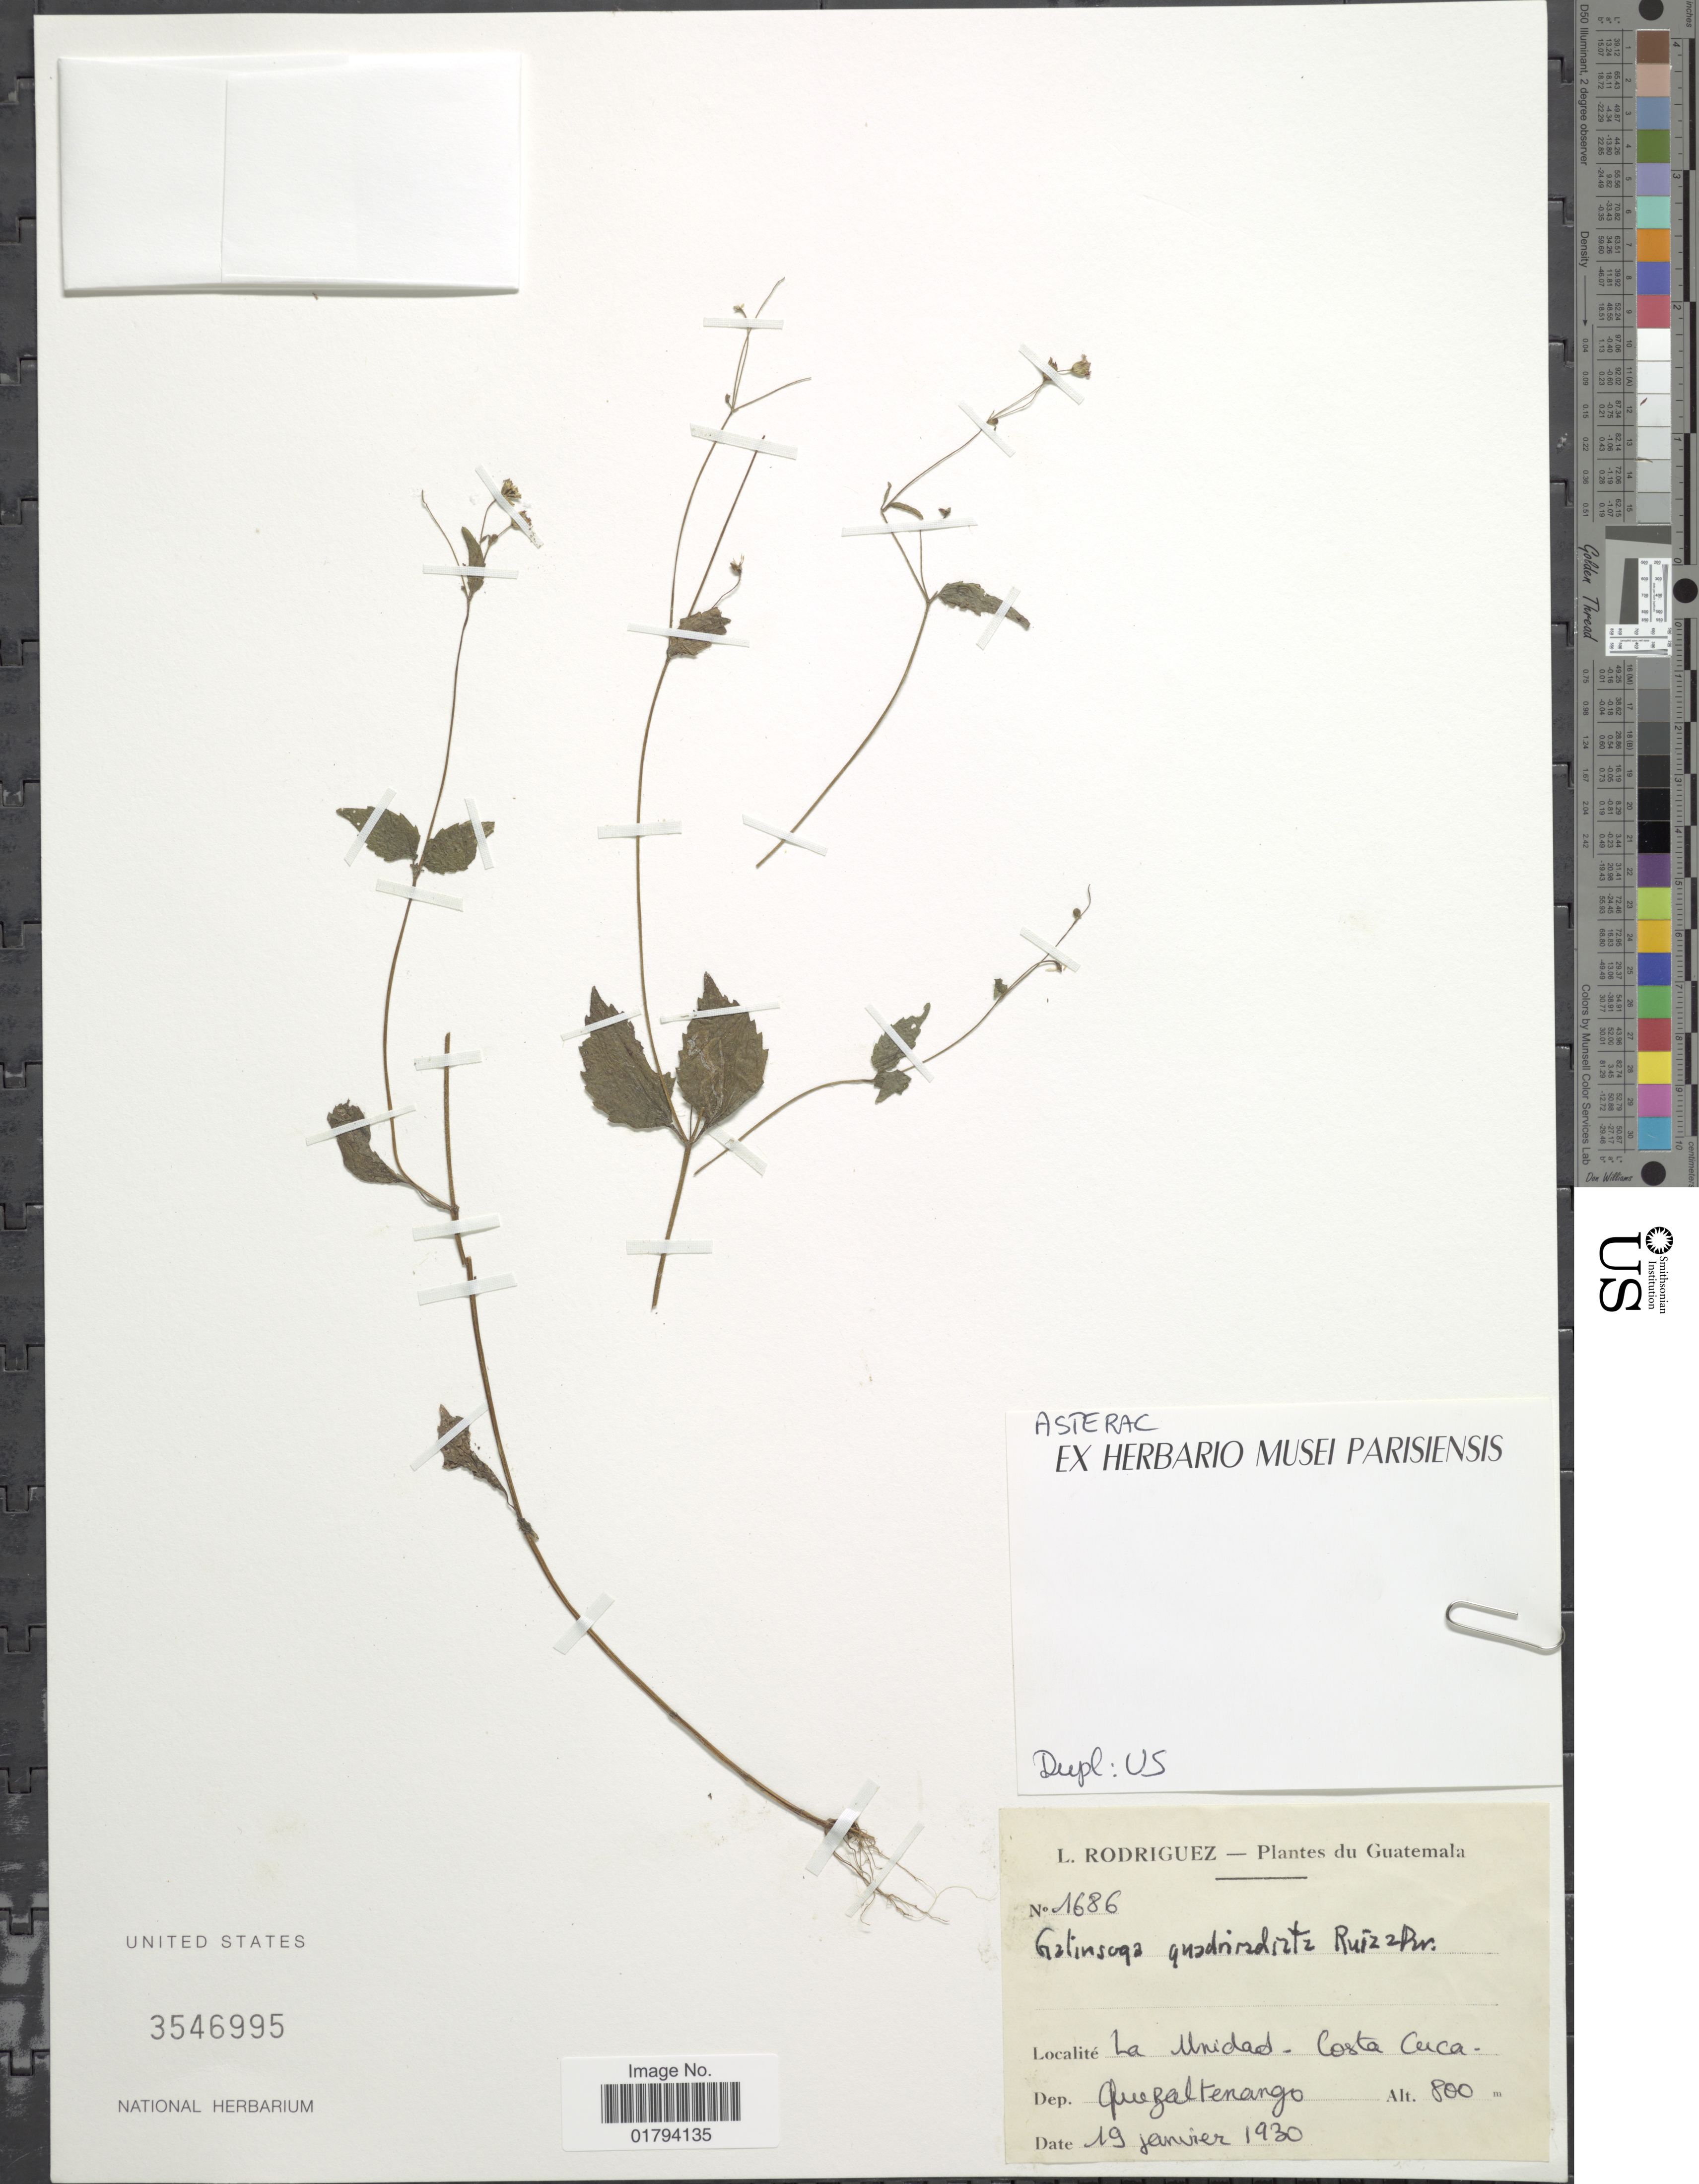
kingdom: Plantae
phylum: Tracheophyta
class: Magnoliopsida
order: Asterales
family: Asteraceae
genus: Galinsoga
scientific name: Galinsoga quadriradiata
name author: Ruiz & Pav.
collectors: I. Rodríguez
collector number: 1686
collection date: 1930-01-19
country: Guatemala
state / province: Quetzaltenango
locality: La Unidad-Costa Cuca.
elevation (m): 800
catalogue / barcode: US 3546995